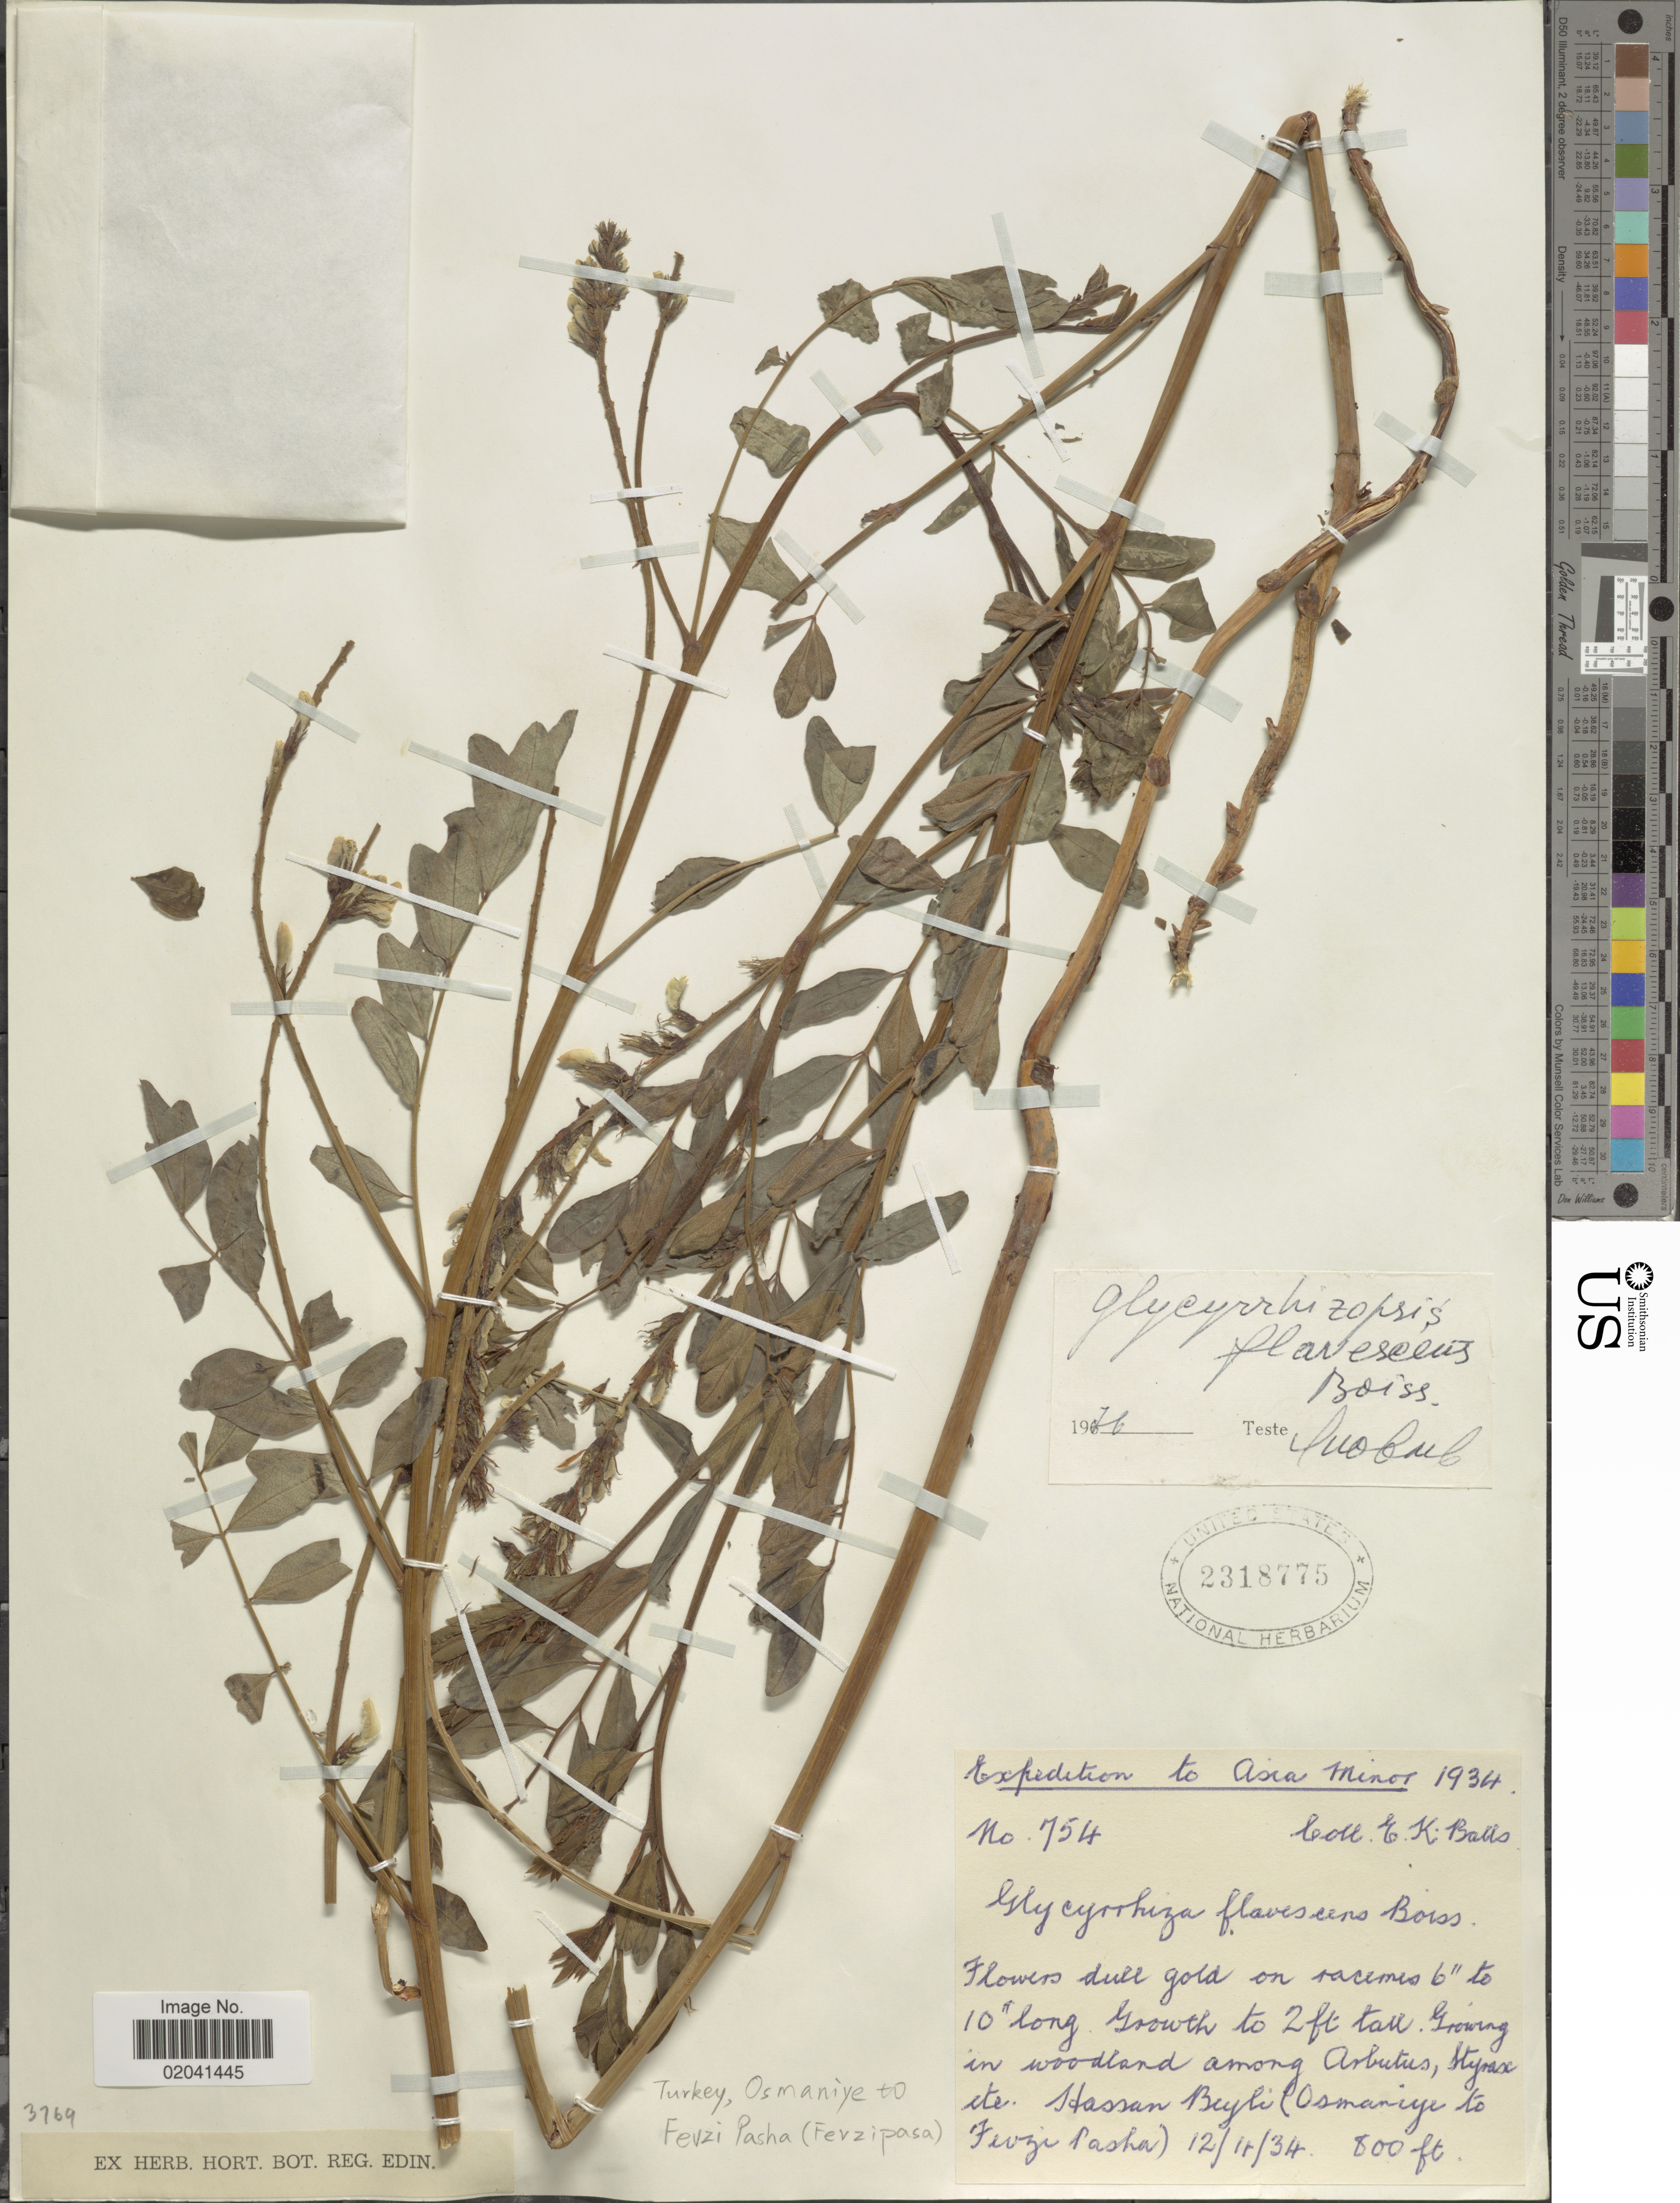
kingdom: Plantae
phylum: Tracheophyta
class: Magnoliopsida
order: Fabales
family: Fabaceae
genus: Glycyrrhiza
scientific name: Glycyrrhiza flavescens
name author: Boiss.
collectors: E. K. Balls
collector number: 754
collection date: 1934-11-12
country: Turkey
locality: Asia Minor. Hassan Beyli Osmaniye to Fevzi Pasha (Fevzipasa).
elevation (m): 244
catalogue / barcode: US 2318775